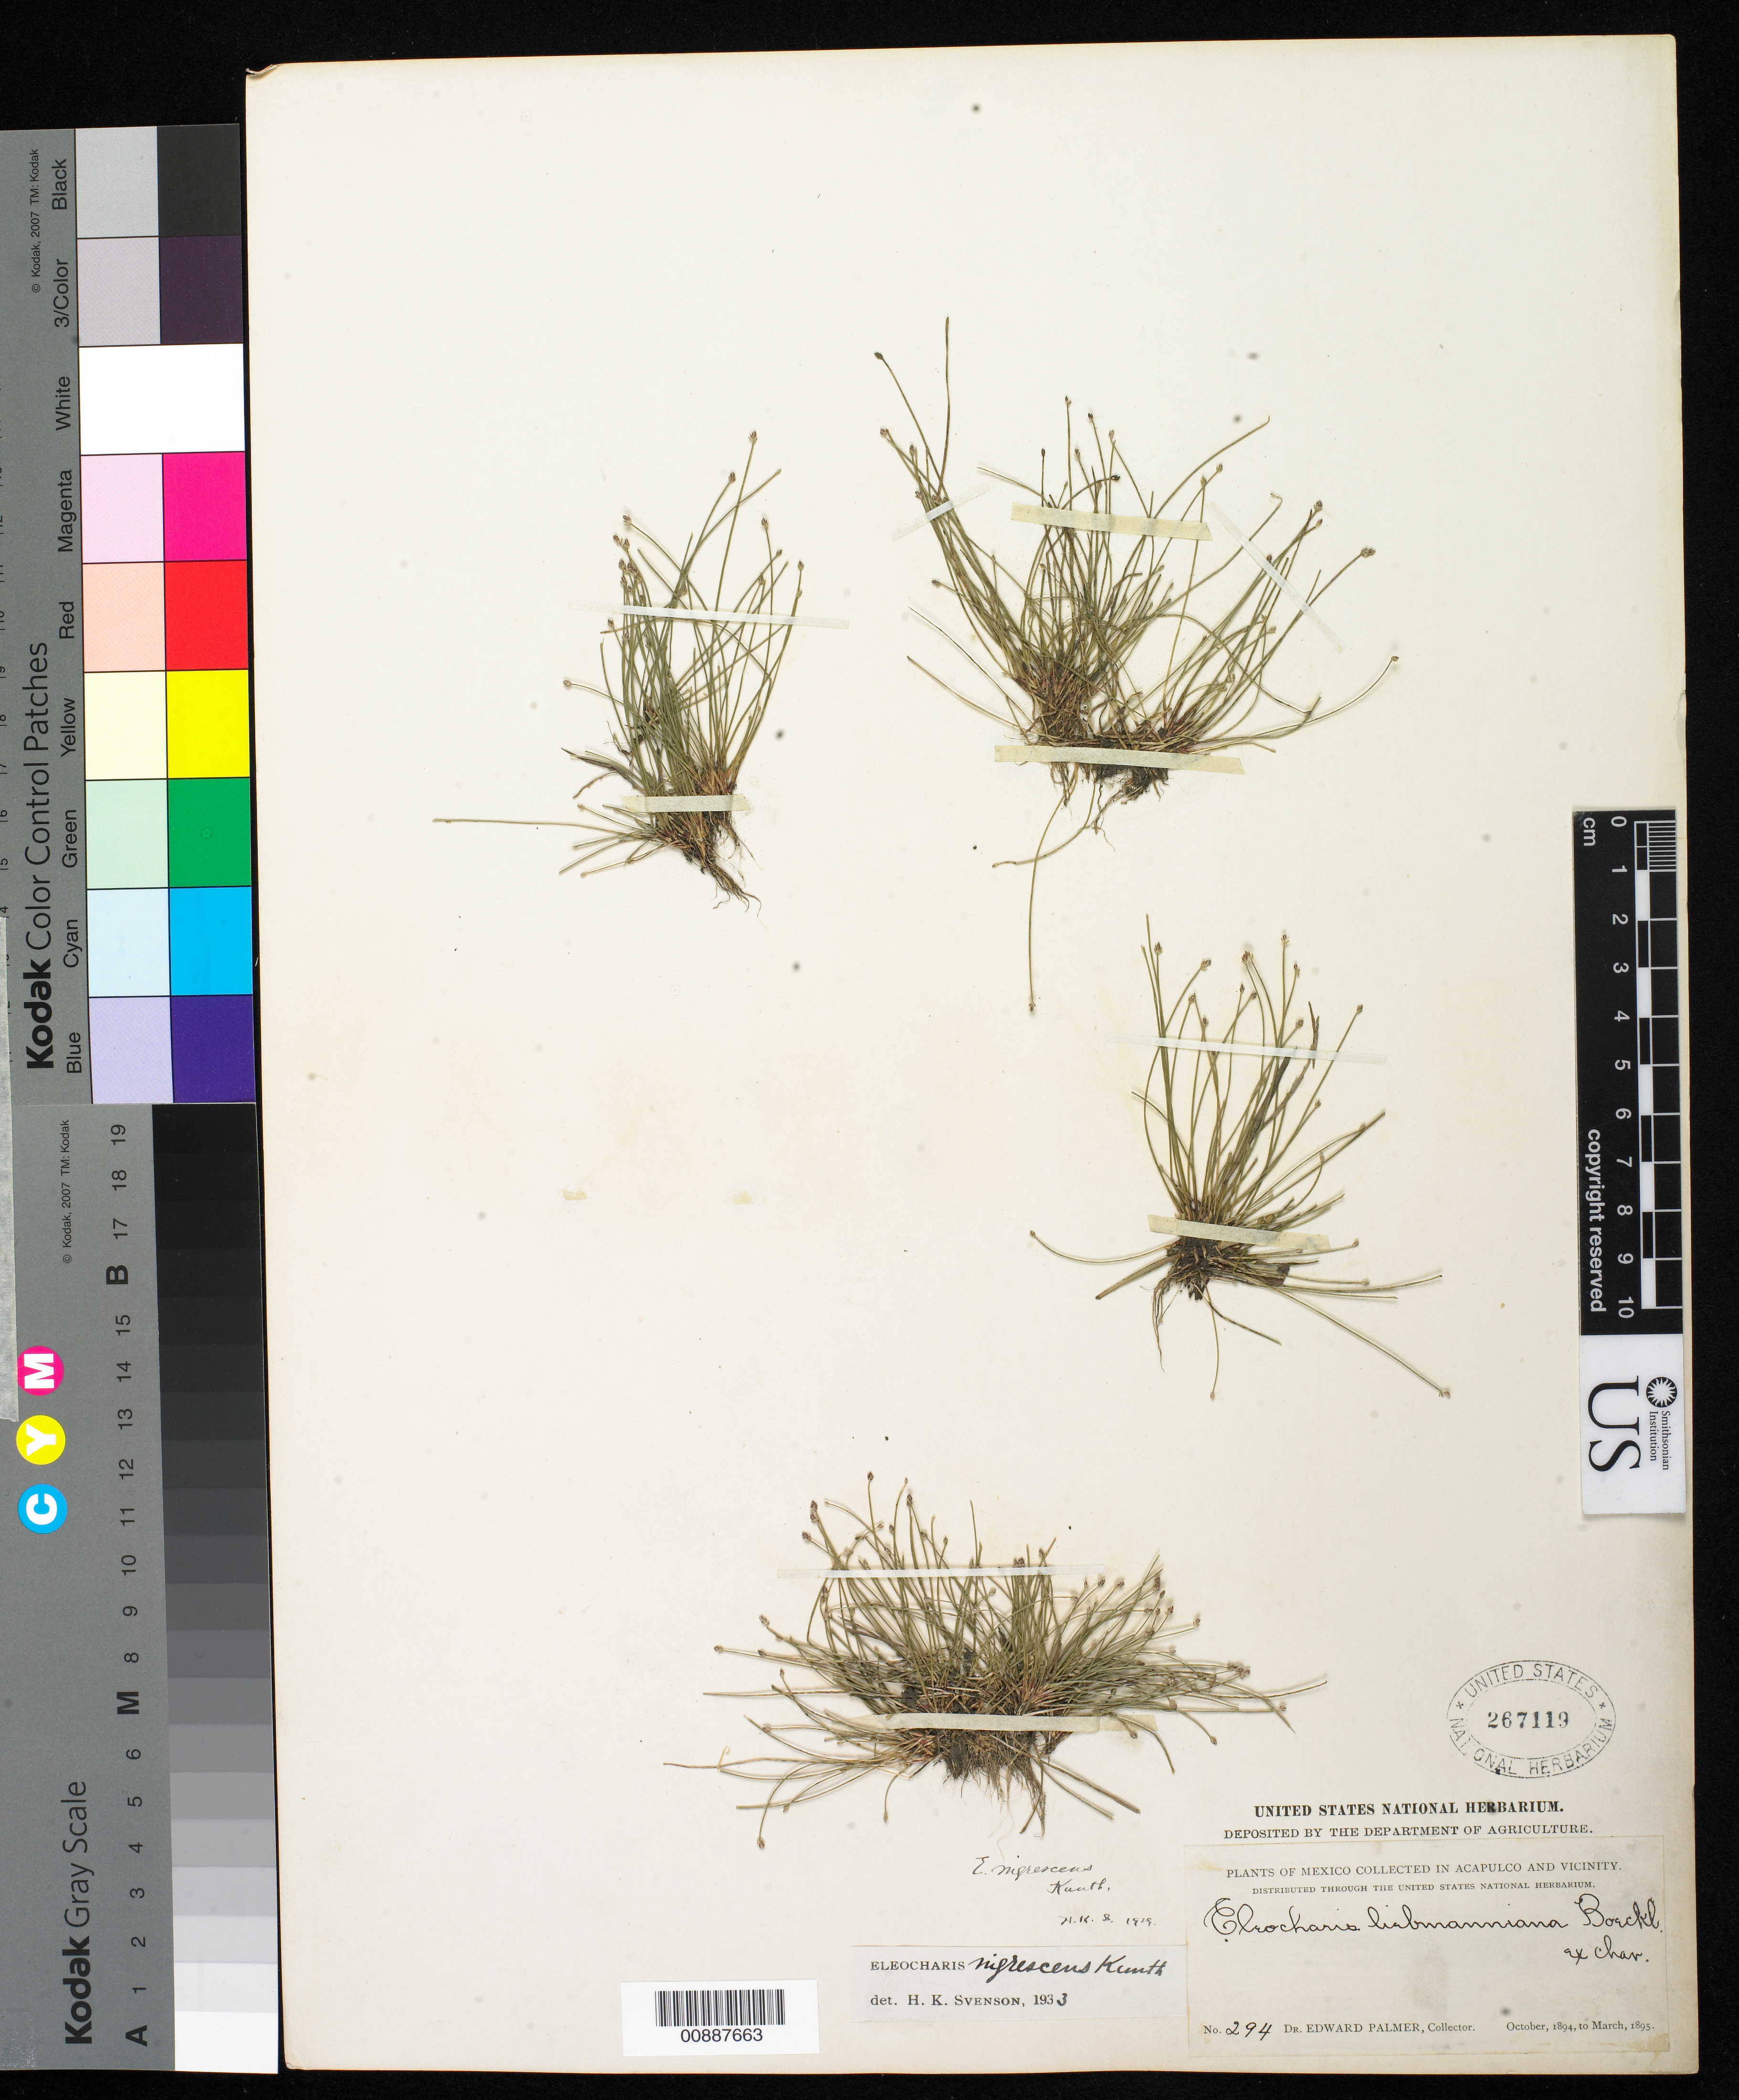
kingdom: Plantae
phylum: Tracheophyta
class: Liliopsida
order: Poales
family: Cyperaceae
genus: Eleocharis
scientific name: Eleocharis nigrescens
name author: (Nees) Kunth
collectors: E. Palmer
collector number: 294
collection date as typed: Oct 1894 to -- Mar 1895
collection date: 1894-10/1895-03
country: Mexico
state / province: Guerrero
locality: Acapulco, Guerrero and vicinity.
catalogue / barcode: US 267119